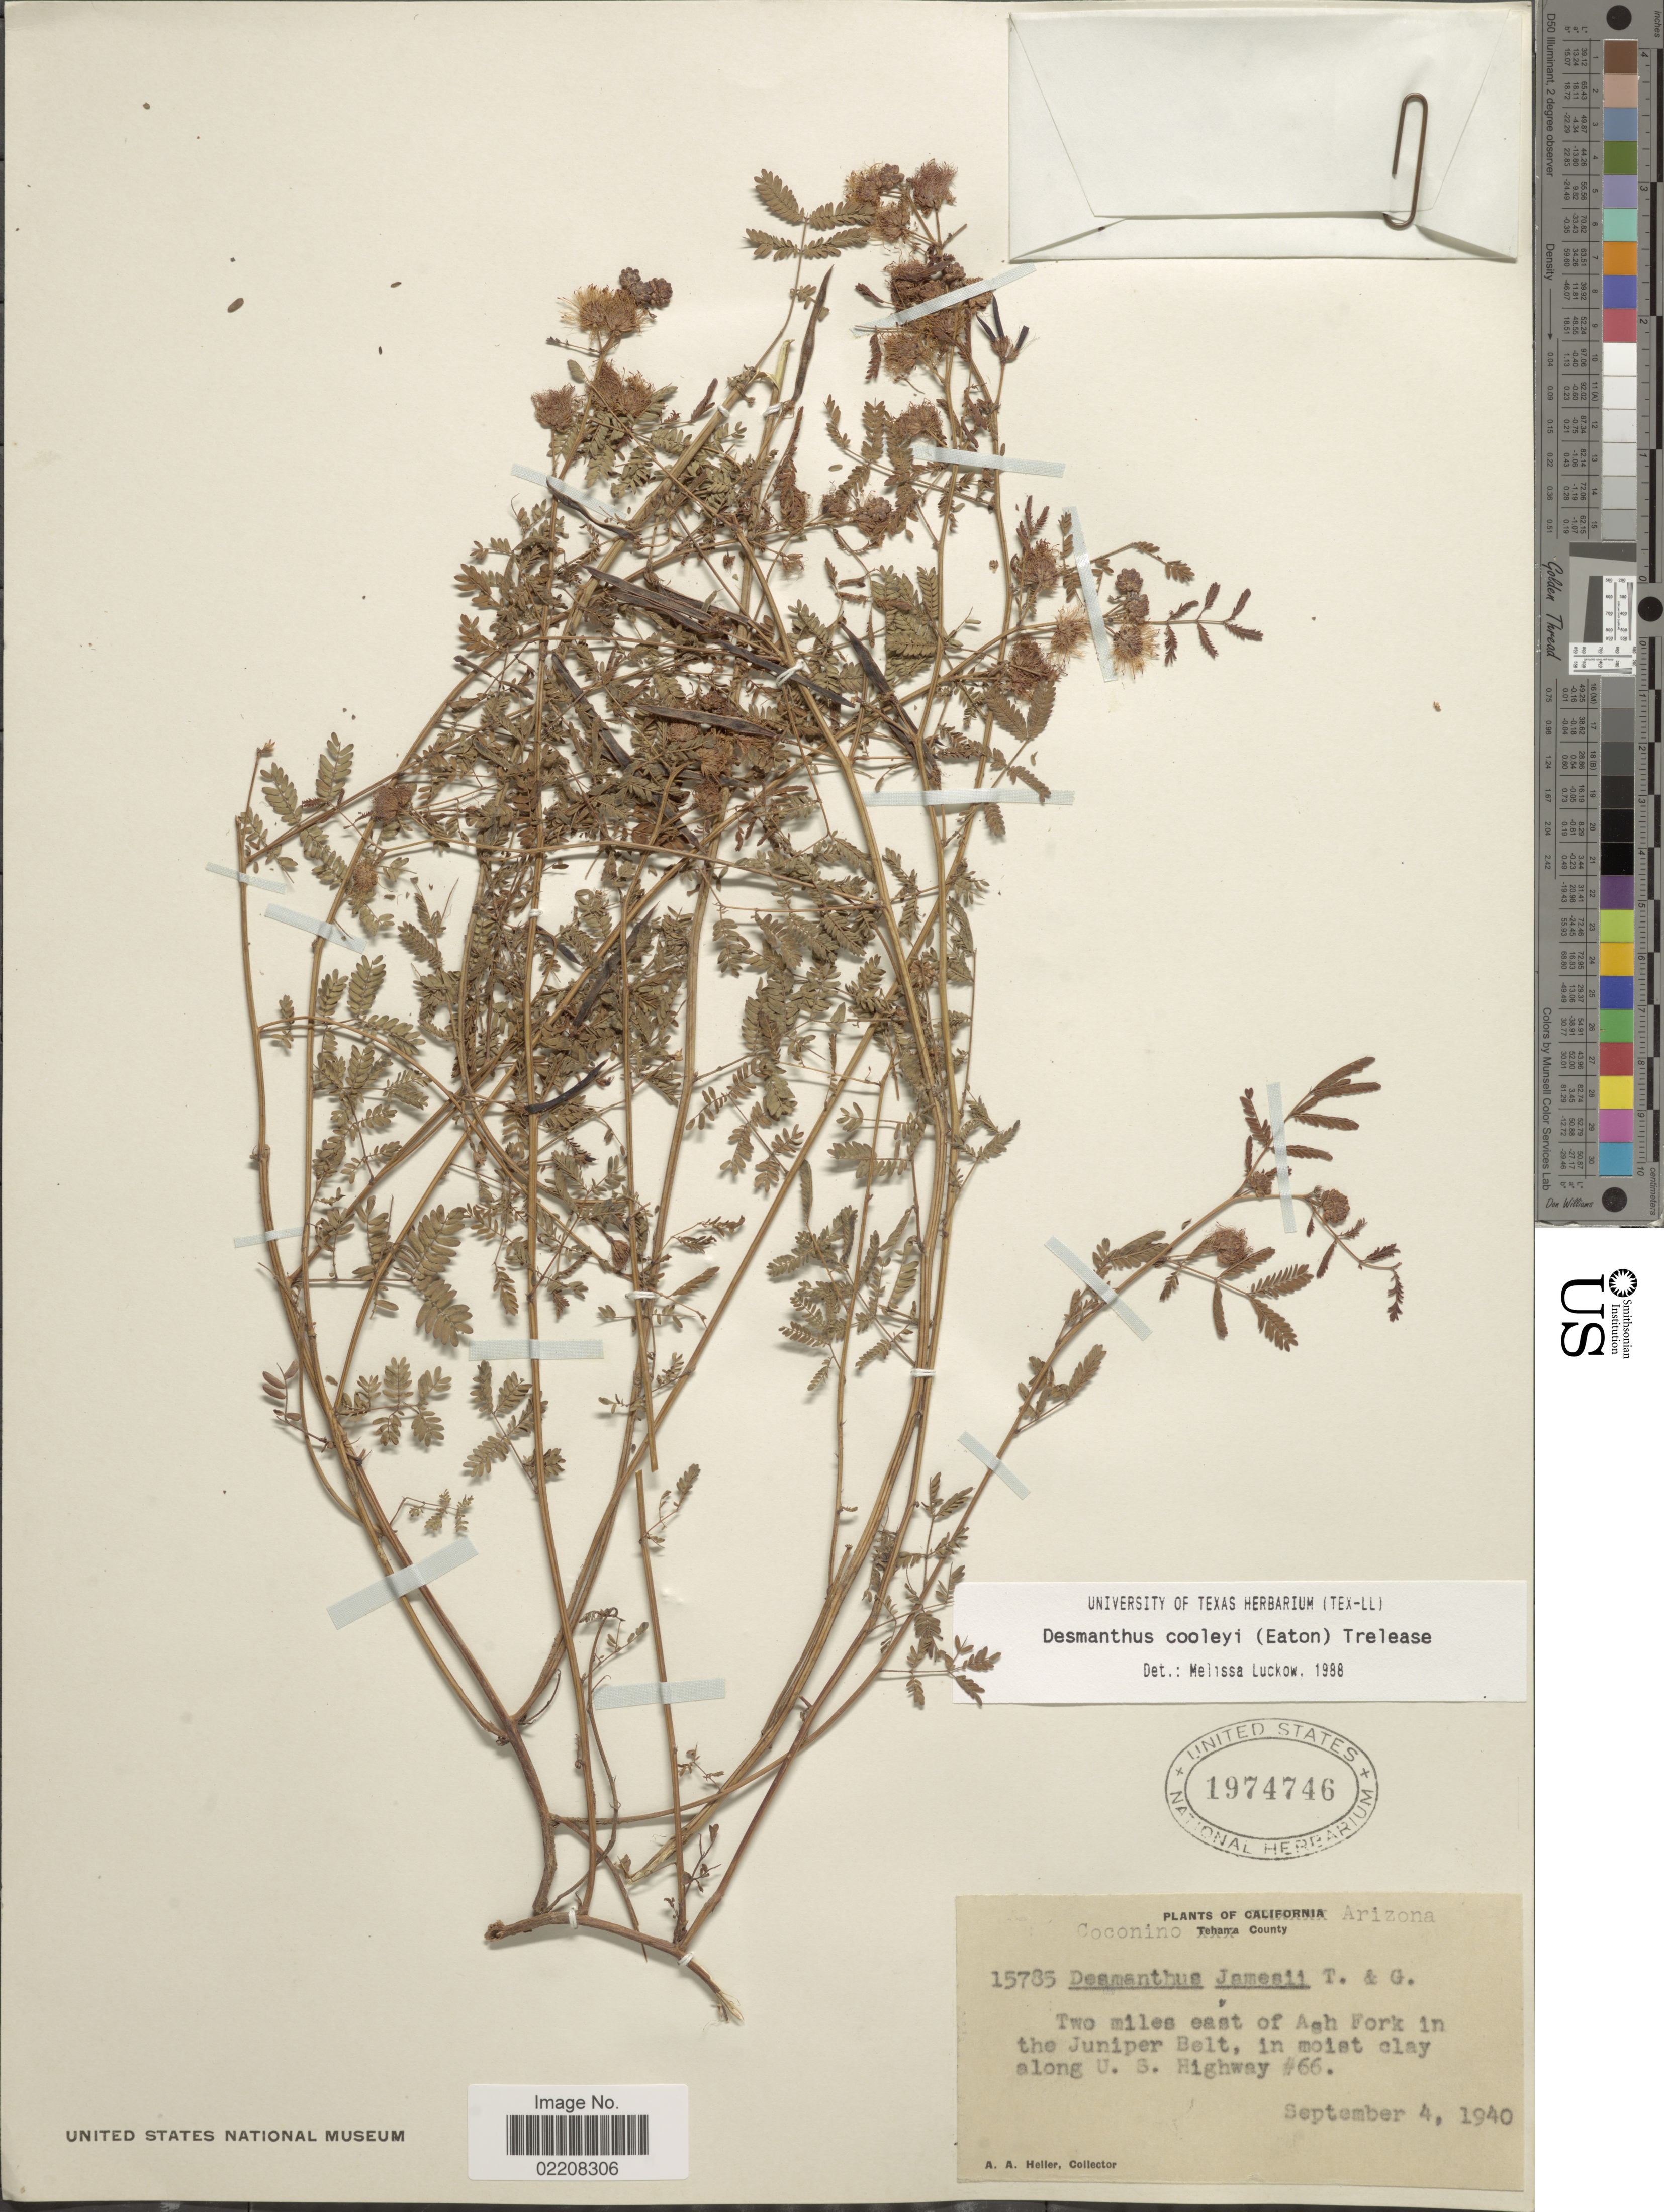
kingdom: Plantae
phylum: Tracheophyta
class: Magnoliopsida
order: Fabales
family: Fabaceae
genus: Desmanthus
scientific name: Desmanthus cooleyi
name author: (Eaton) Trel.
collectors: A. A. Heller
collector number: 15785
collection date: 1940-09-04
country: United States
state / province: Arizona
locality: Coconino County. Two miles east of Ash Fork in the Juniper Belt, in moist clay along U.S. Highway #66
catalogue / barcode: US 1974746